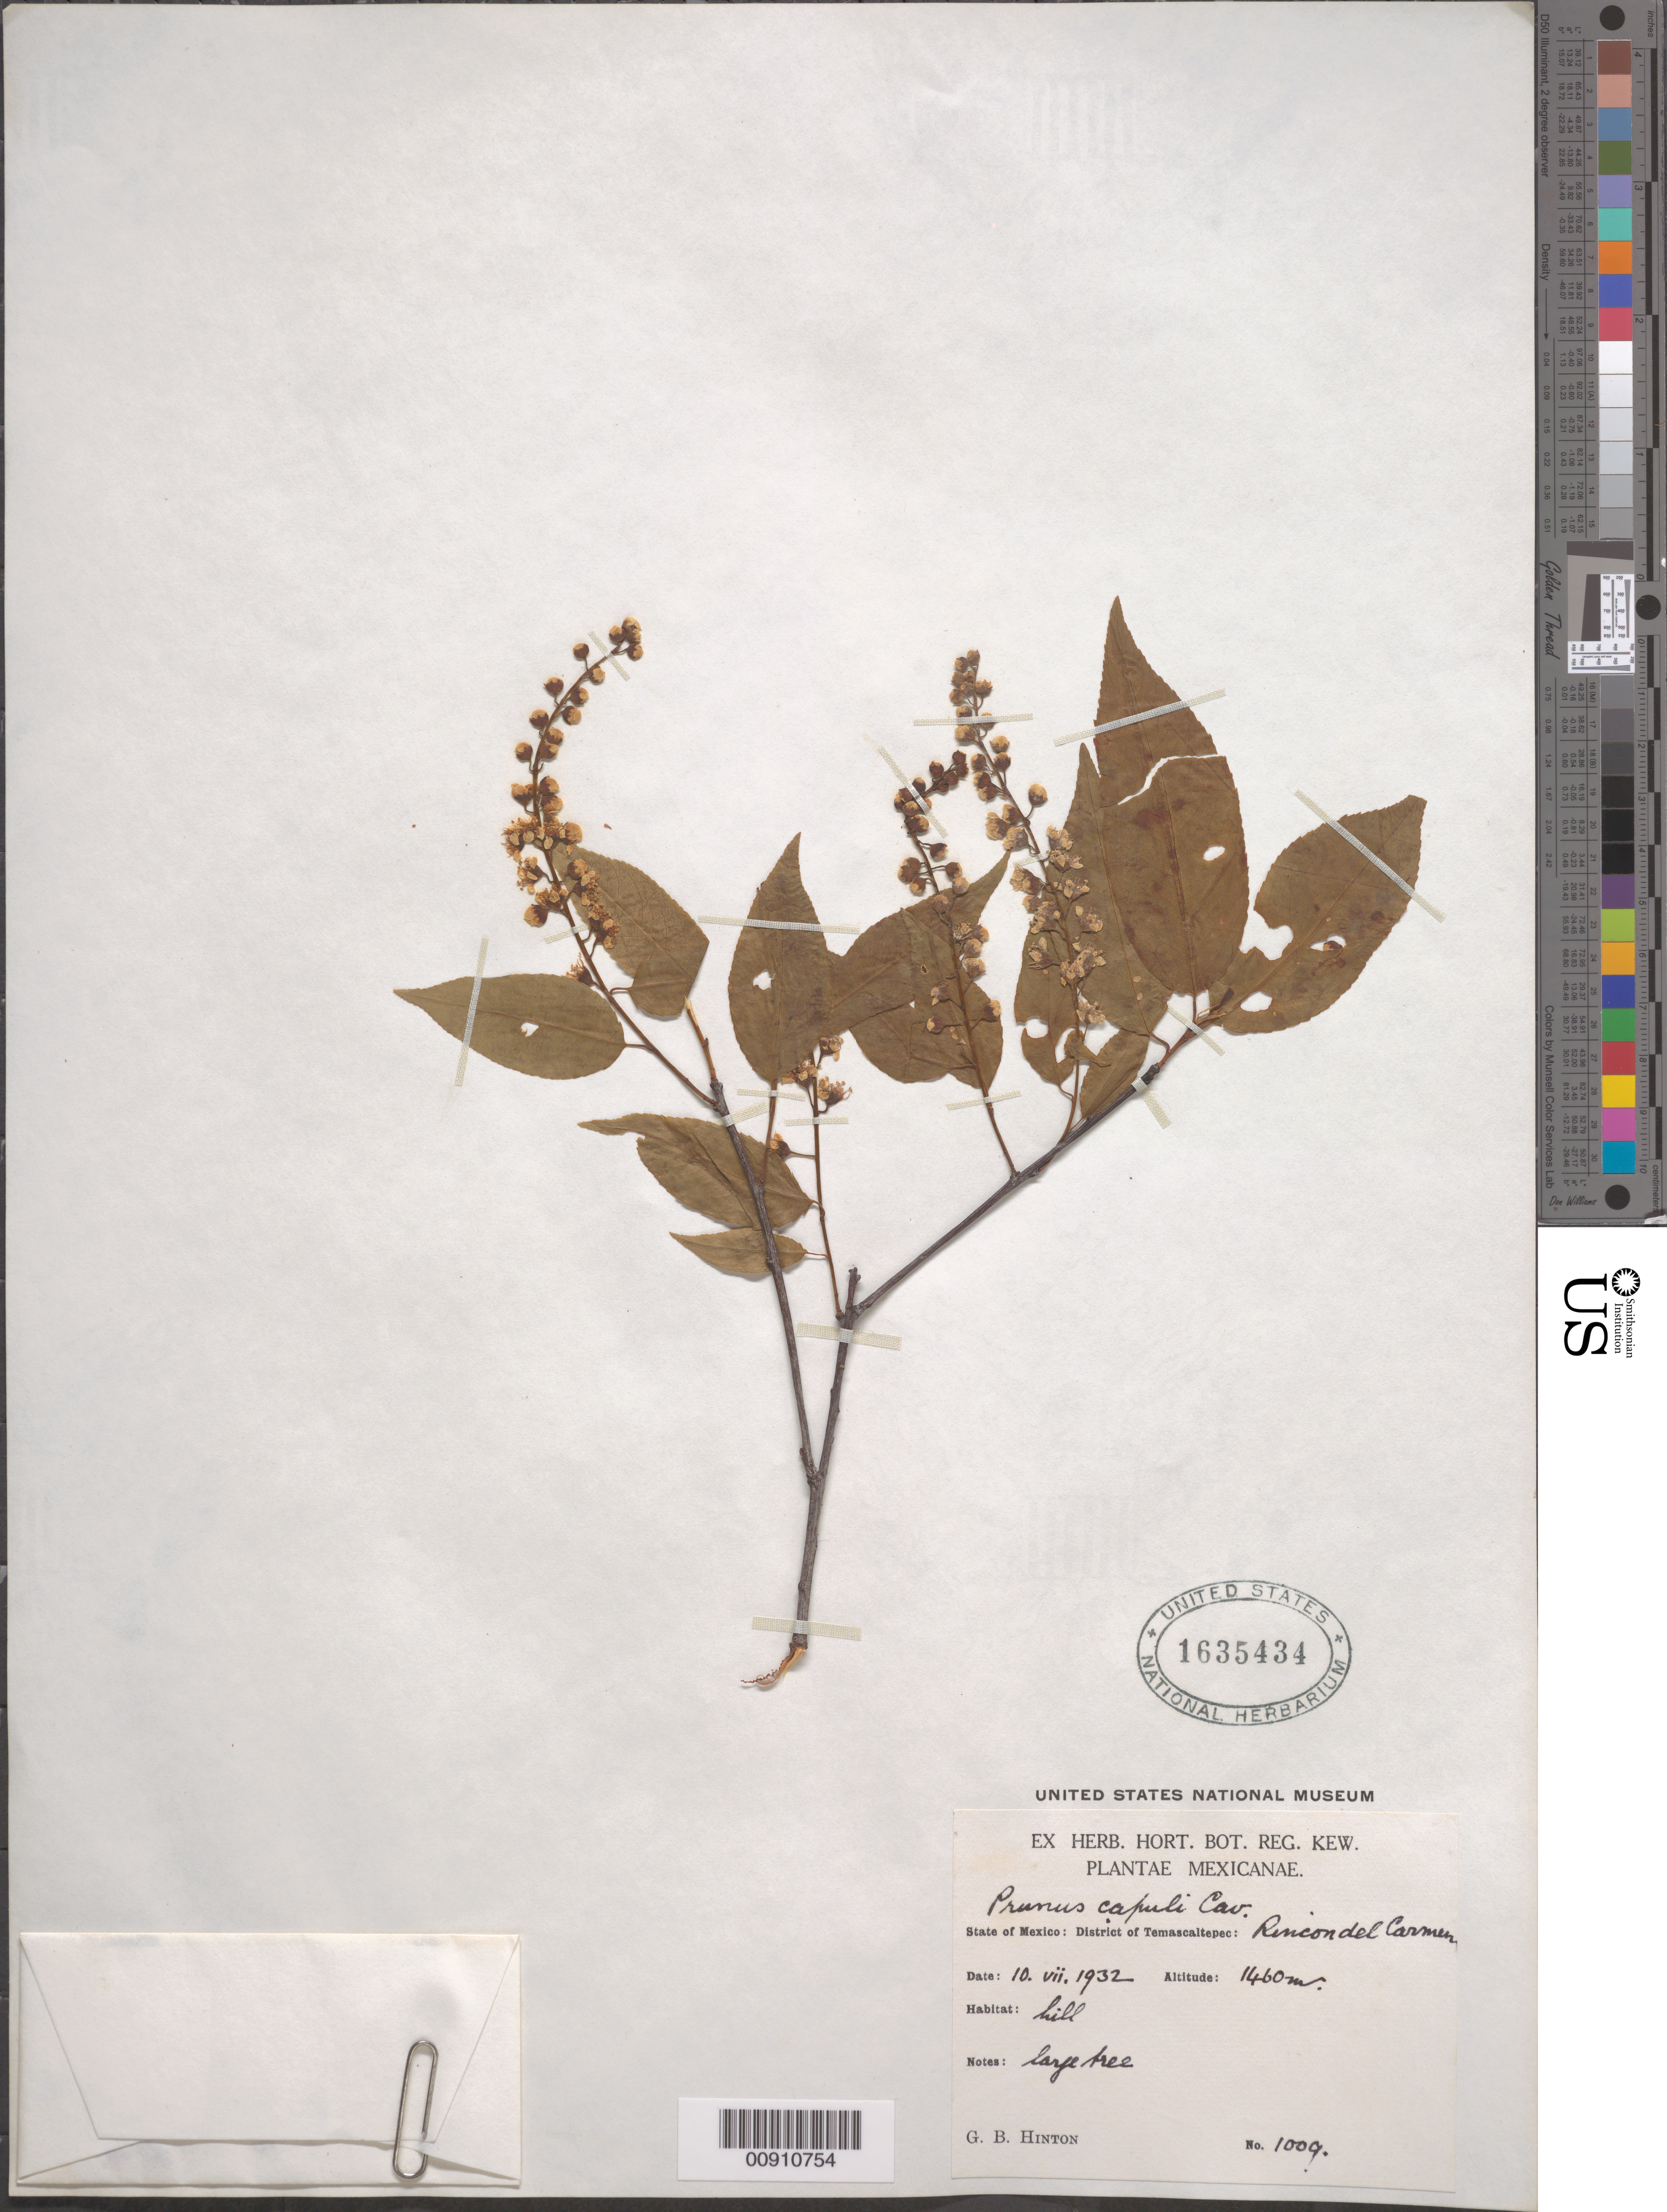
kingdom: Plantae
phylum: Tracheophyta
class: Magnoliopsida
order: Rosales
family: Rosaceae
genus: Prunus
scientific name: Prunus serotina var. salicifolia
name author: (Kunth) Koehne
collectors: G. B. Hinton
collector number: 1009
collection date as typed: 10 Jul 1932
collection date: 1932-07-10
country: Mexico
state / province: México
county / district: Temascaltepec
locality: State of Mexico: District of Temascaltepec: Rincón del Carmen.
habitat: Hill.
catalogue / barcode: US 1635434